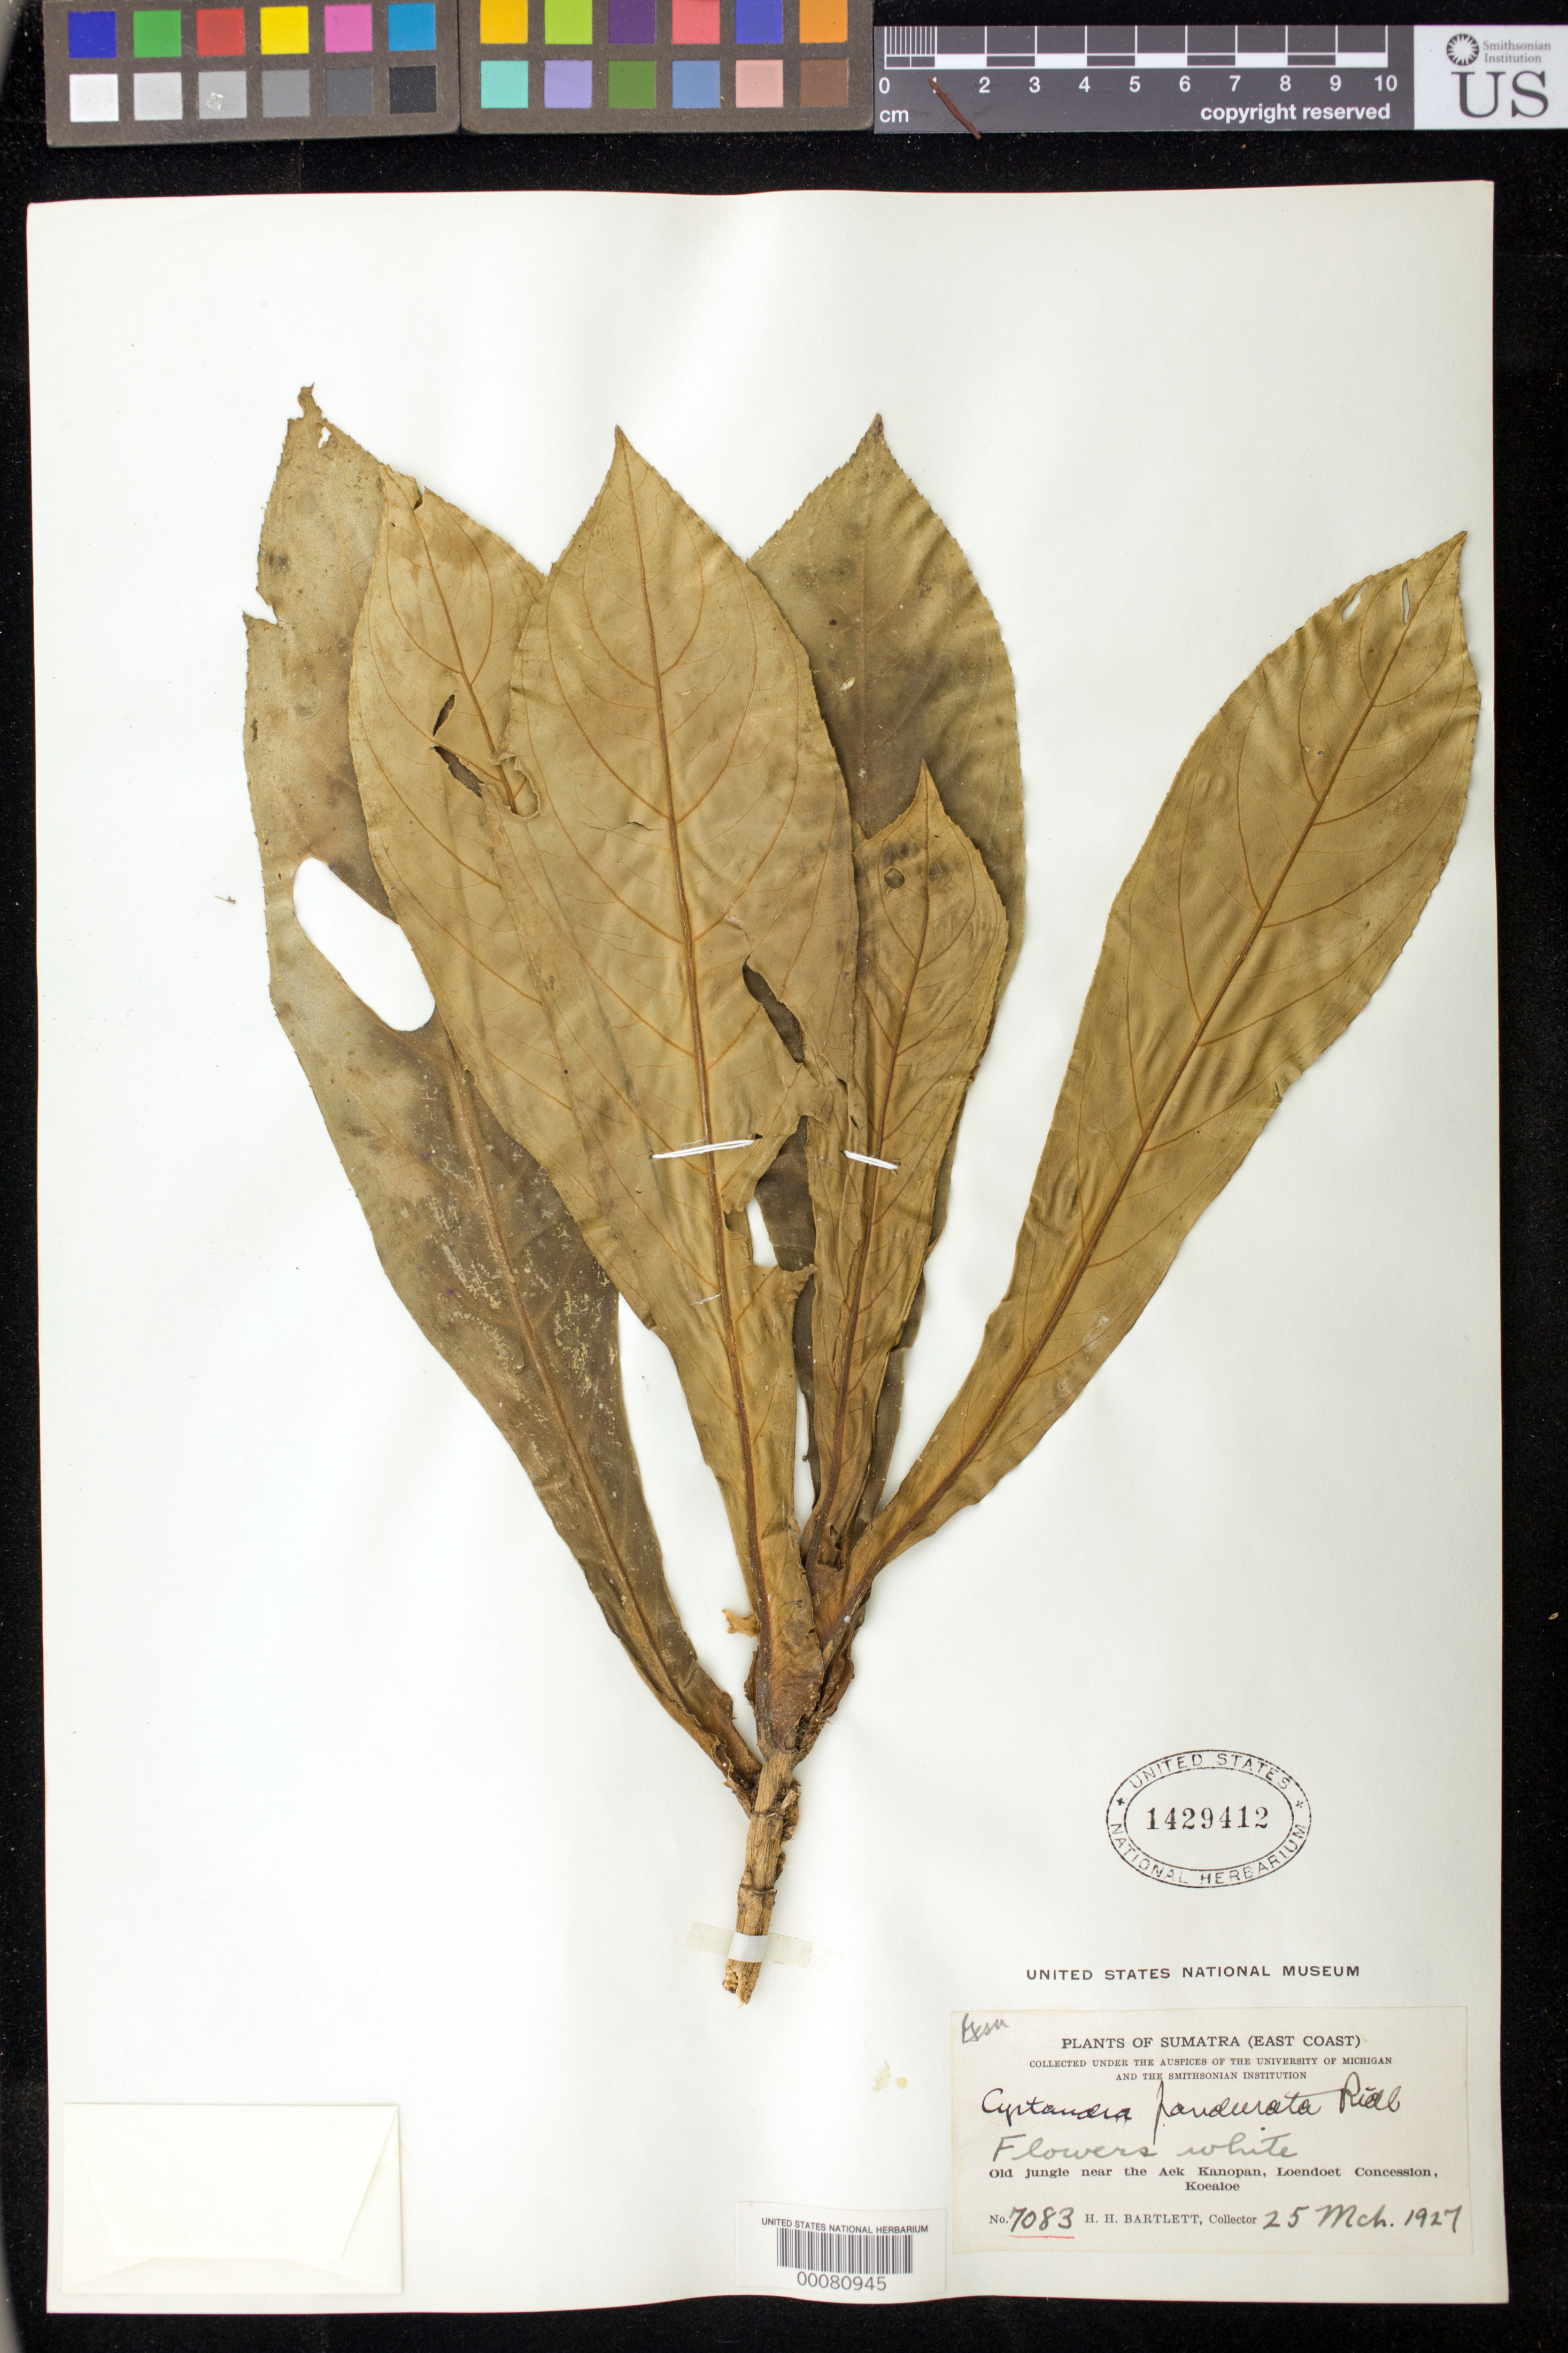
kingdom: Plantae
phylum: Tracheophyta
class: Magnoliopsida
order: Lamiales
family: Gesneriaceae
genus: Cyrtandra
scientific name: Cyrtandra pandurata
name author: Ridl.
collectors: H. H. Bartlett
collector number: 7083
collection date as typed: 25 Mar 1927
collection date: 1927-03-25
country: Indonesia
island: Sumatra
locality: Near the aek kanopan, loendoet concession, koealoe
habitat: Old jungle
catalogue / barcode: US 1429412